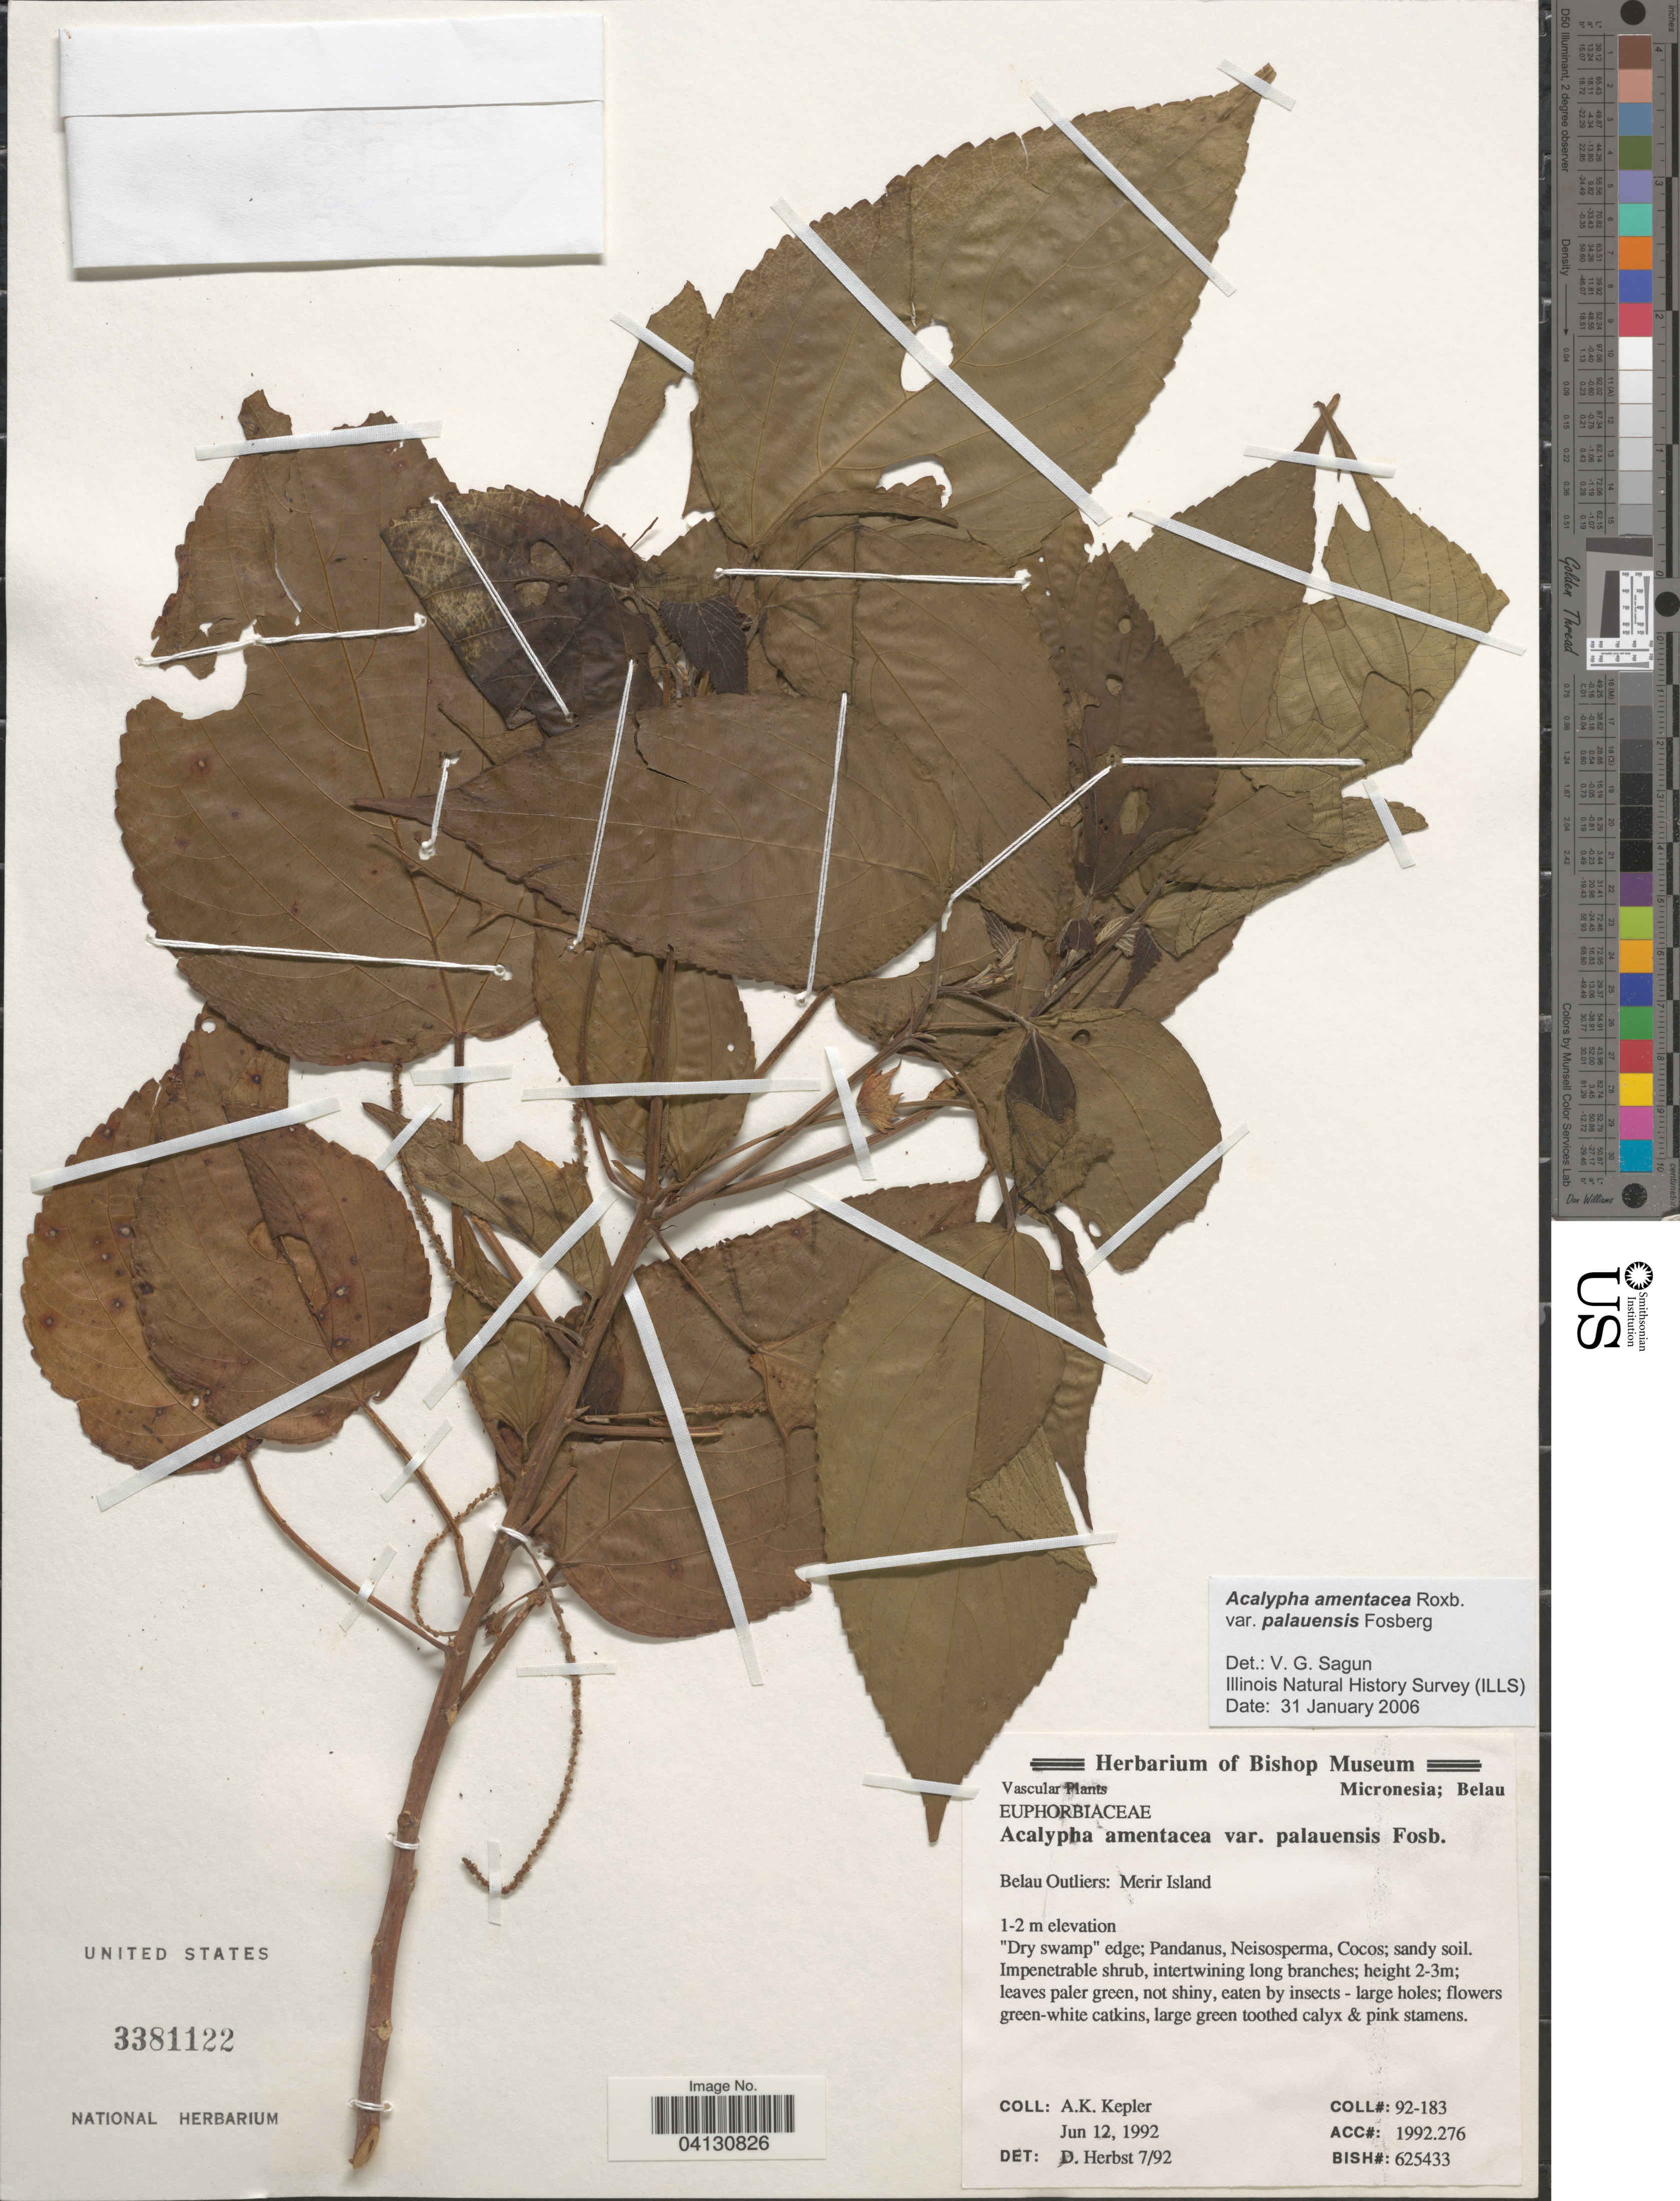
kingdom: Plantae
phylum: Tracheophyta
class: Magnoliopsida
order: Malpighiales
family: Euphorbiaceae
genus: Acalypha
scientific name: Acalypha amentacea var. palauensis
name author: Fosberg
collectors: A. K. Kepler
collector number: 92-183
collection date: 1992-06-12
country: Palau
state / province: Belau Outliers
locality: Merir Island.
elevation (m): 1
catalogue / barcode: US 3381122